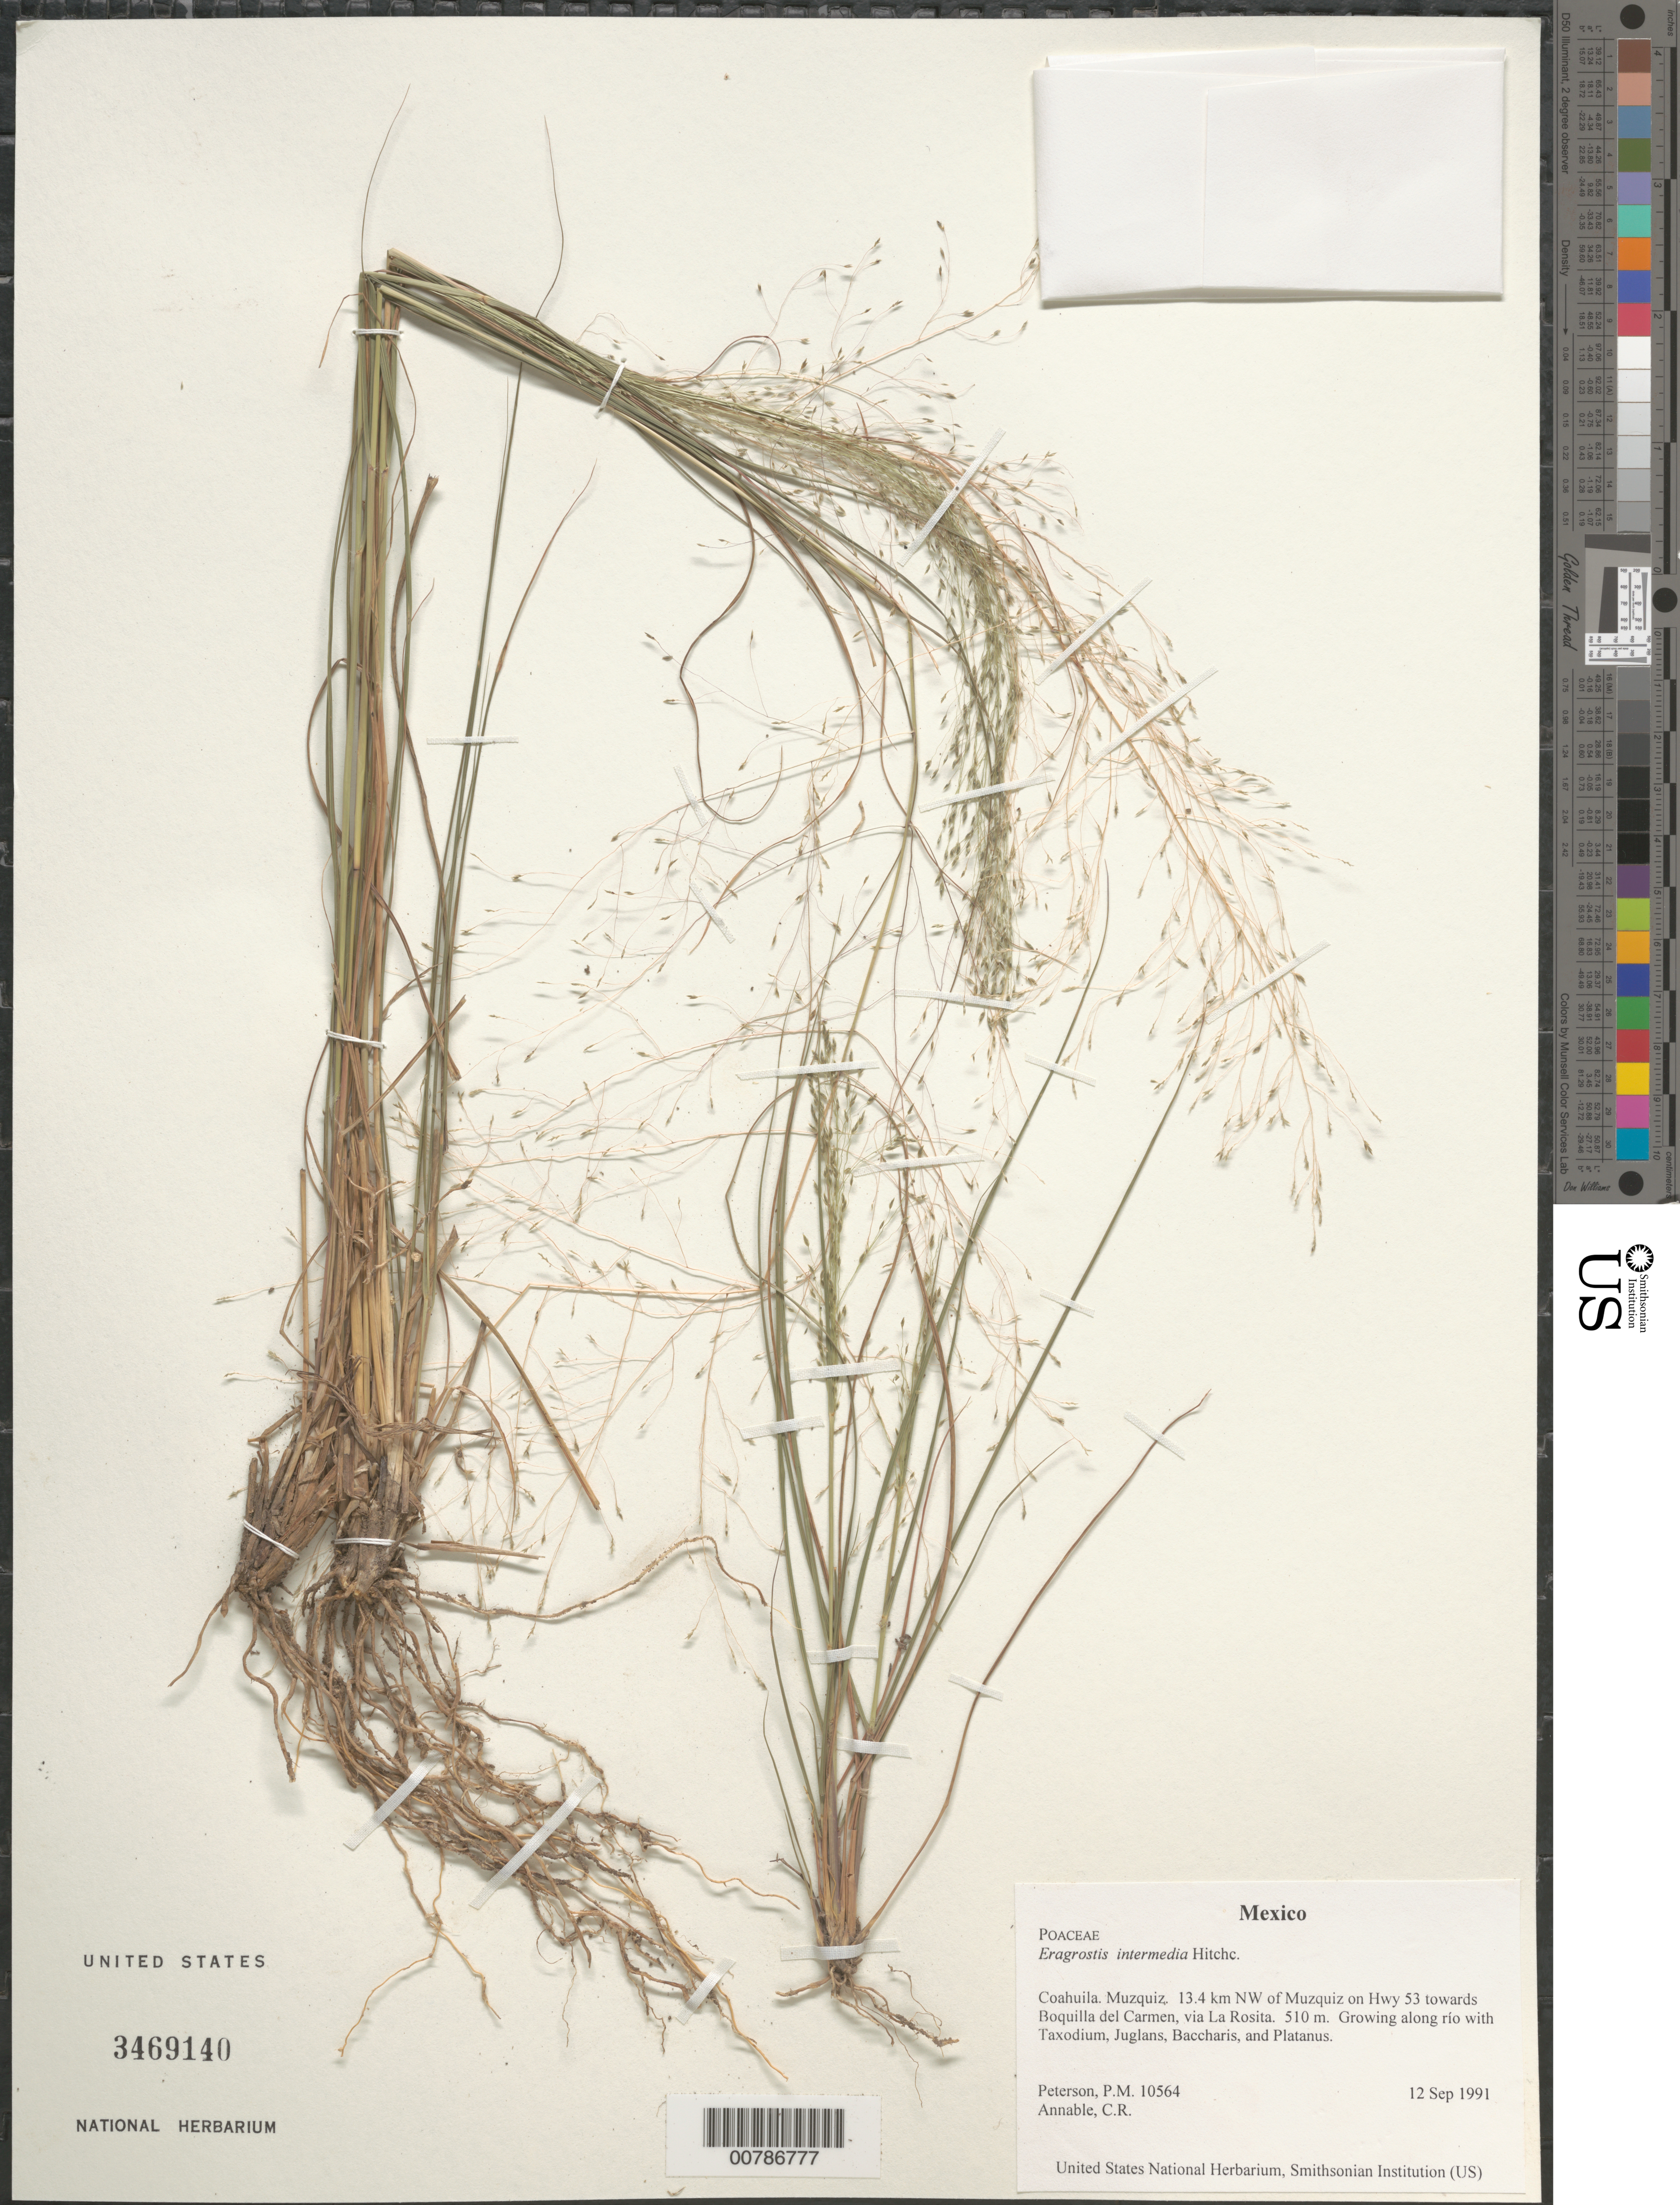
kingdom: Plantae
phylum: Tracheophyta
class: Liliopsida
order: Poales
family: Poaceae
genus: Eragrostis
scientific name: Eragrostis intermedia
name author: Hitchc.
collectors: P. M. Peterson & C. R. Annable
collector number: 10564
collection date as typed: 12 Sep 1991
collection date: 1991-09-12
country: Mexico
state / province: Coahuila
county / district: Muzquiz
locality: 13.4 km NW of Muzquiz on Hwy 53 towards Boquilla del Carmen, via La Rosita.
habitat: Growing along río with Taxodium, Juglans, Baccharis, and Platanus.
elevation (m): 510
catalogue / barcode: US 3469140